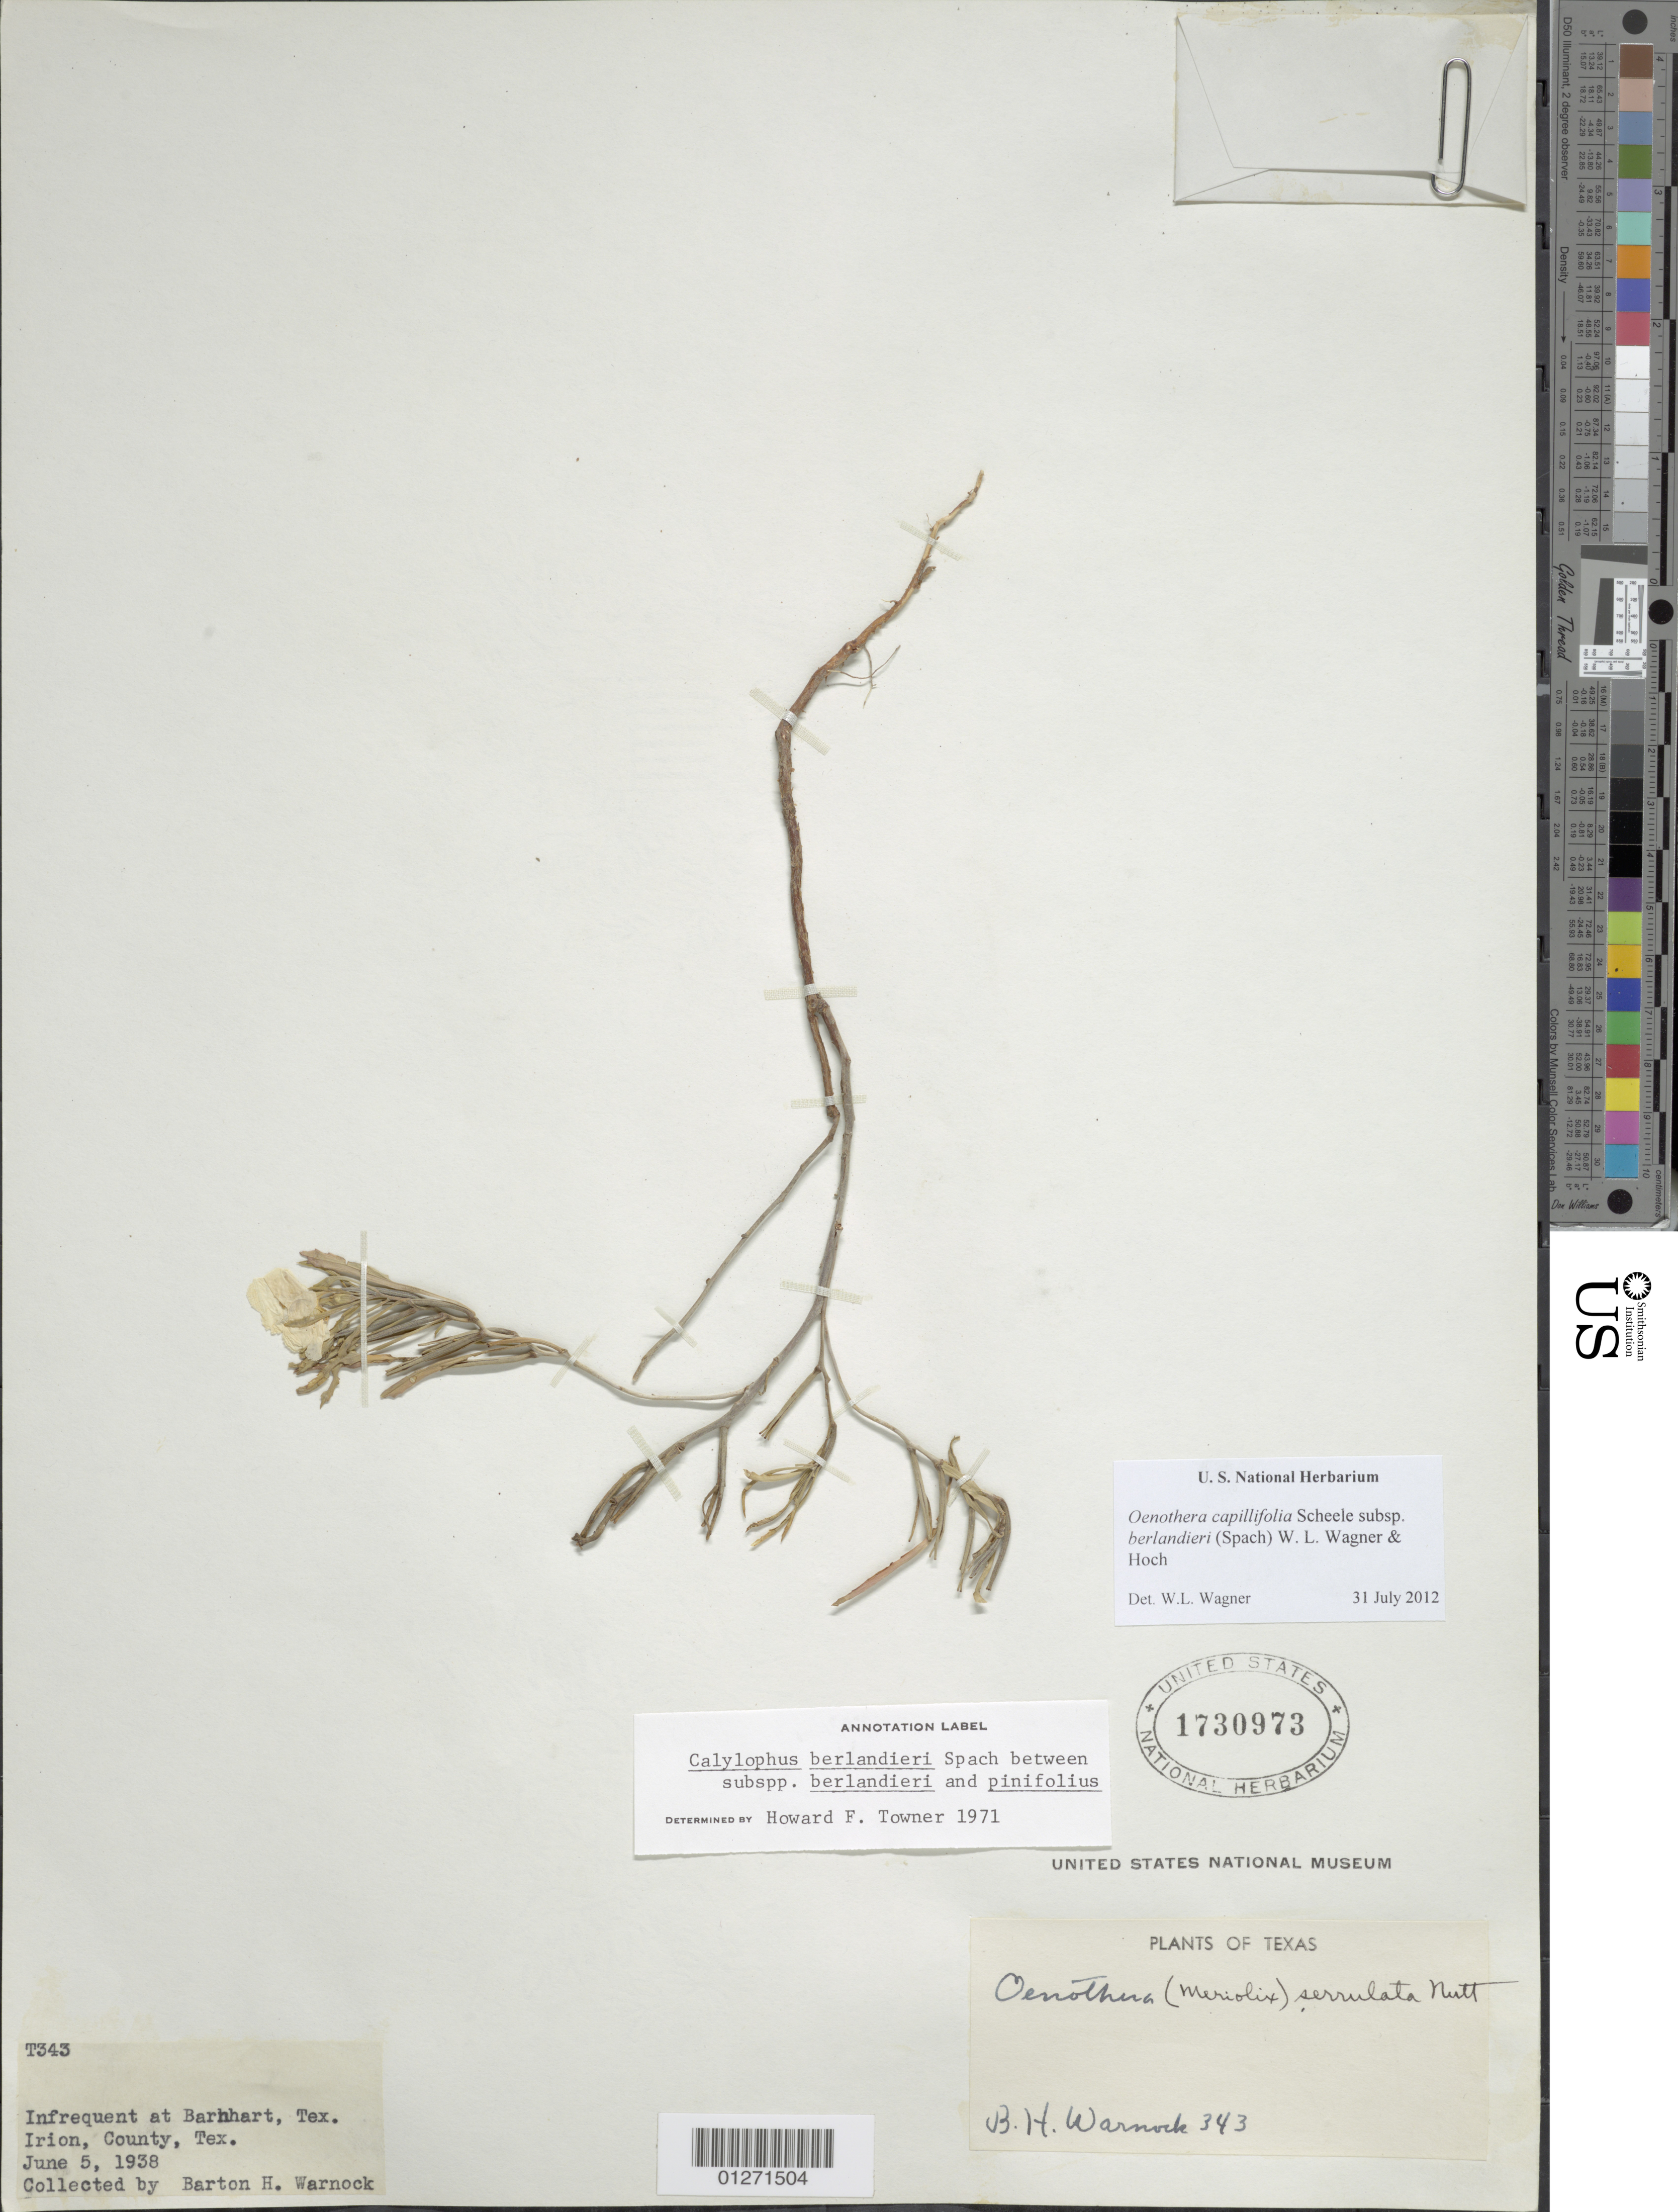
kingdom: Plantae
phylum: Tracheophyta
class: Magnoliopsida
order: Myrtales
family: Onagraceae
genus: Oenothera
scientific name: Oenothera capillifolia subsp. berlandieri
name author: (Spach) W.L. Wagner & Hoch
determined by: Wagner, W. L., (BOT), Smithsonian Institution - National Museum of Natural History (UNITED STATES)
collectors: B. H. Warnock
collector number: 343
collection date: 1938-06-05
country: United States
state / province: Texas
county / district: Irion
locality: Barnhart.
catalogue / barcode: US 1730973